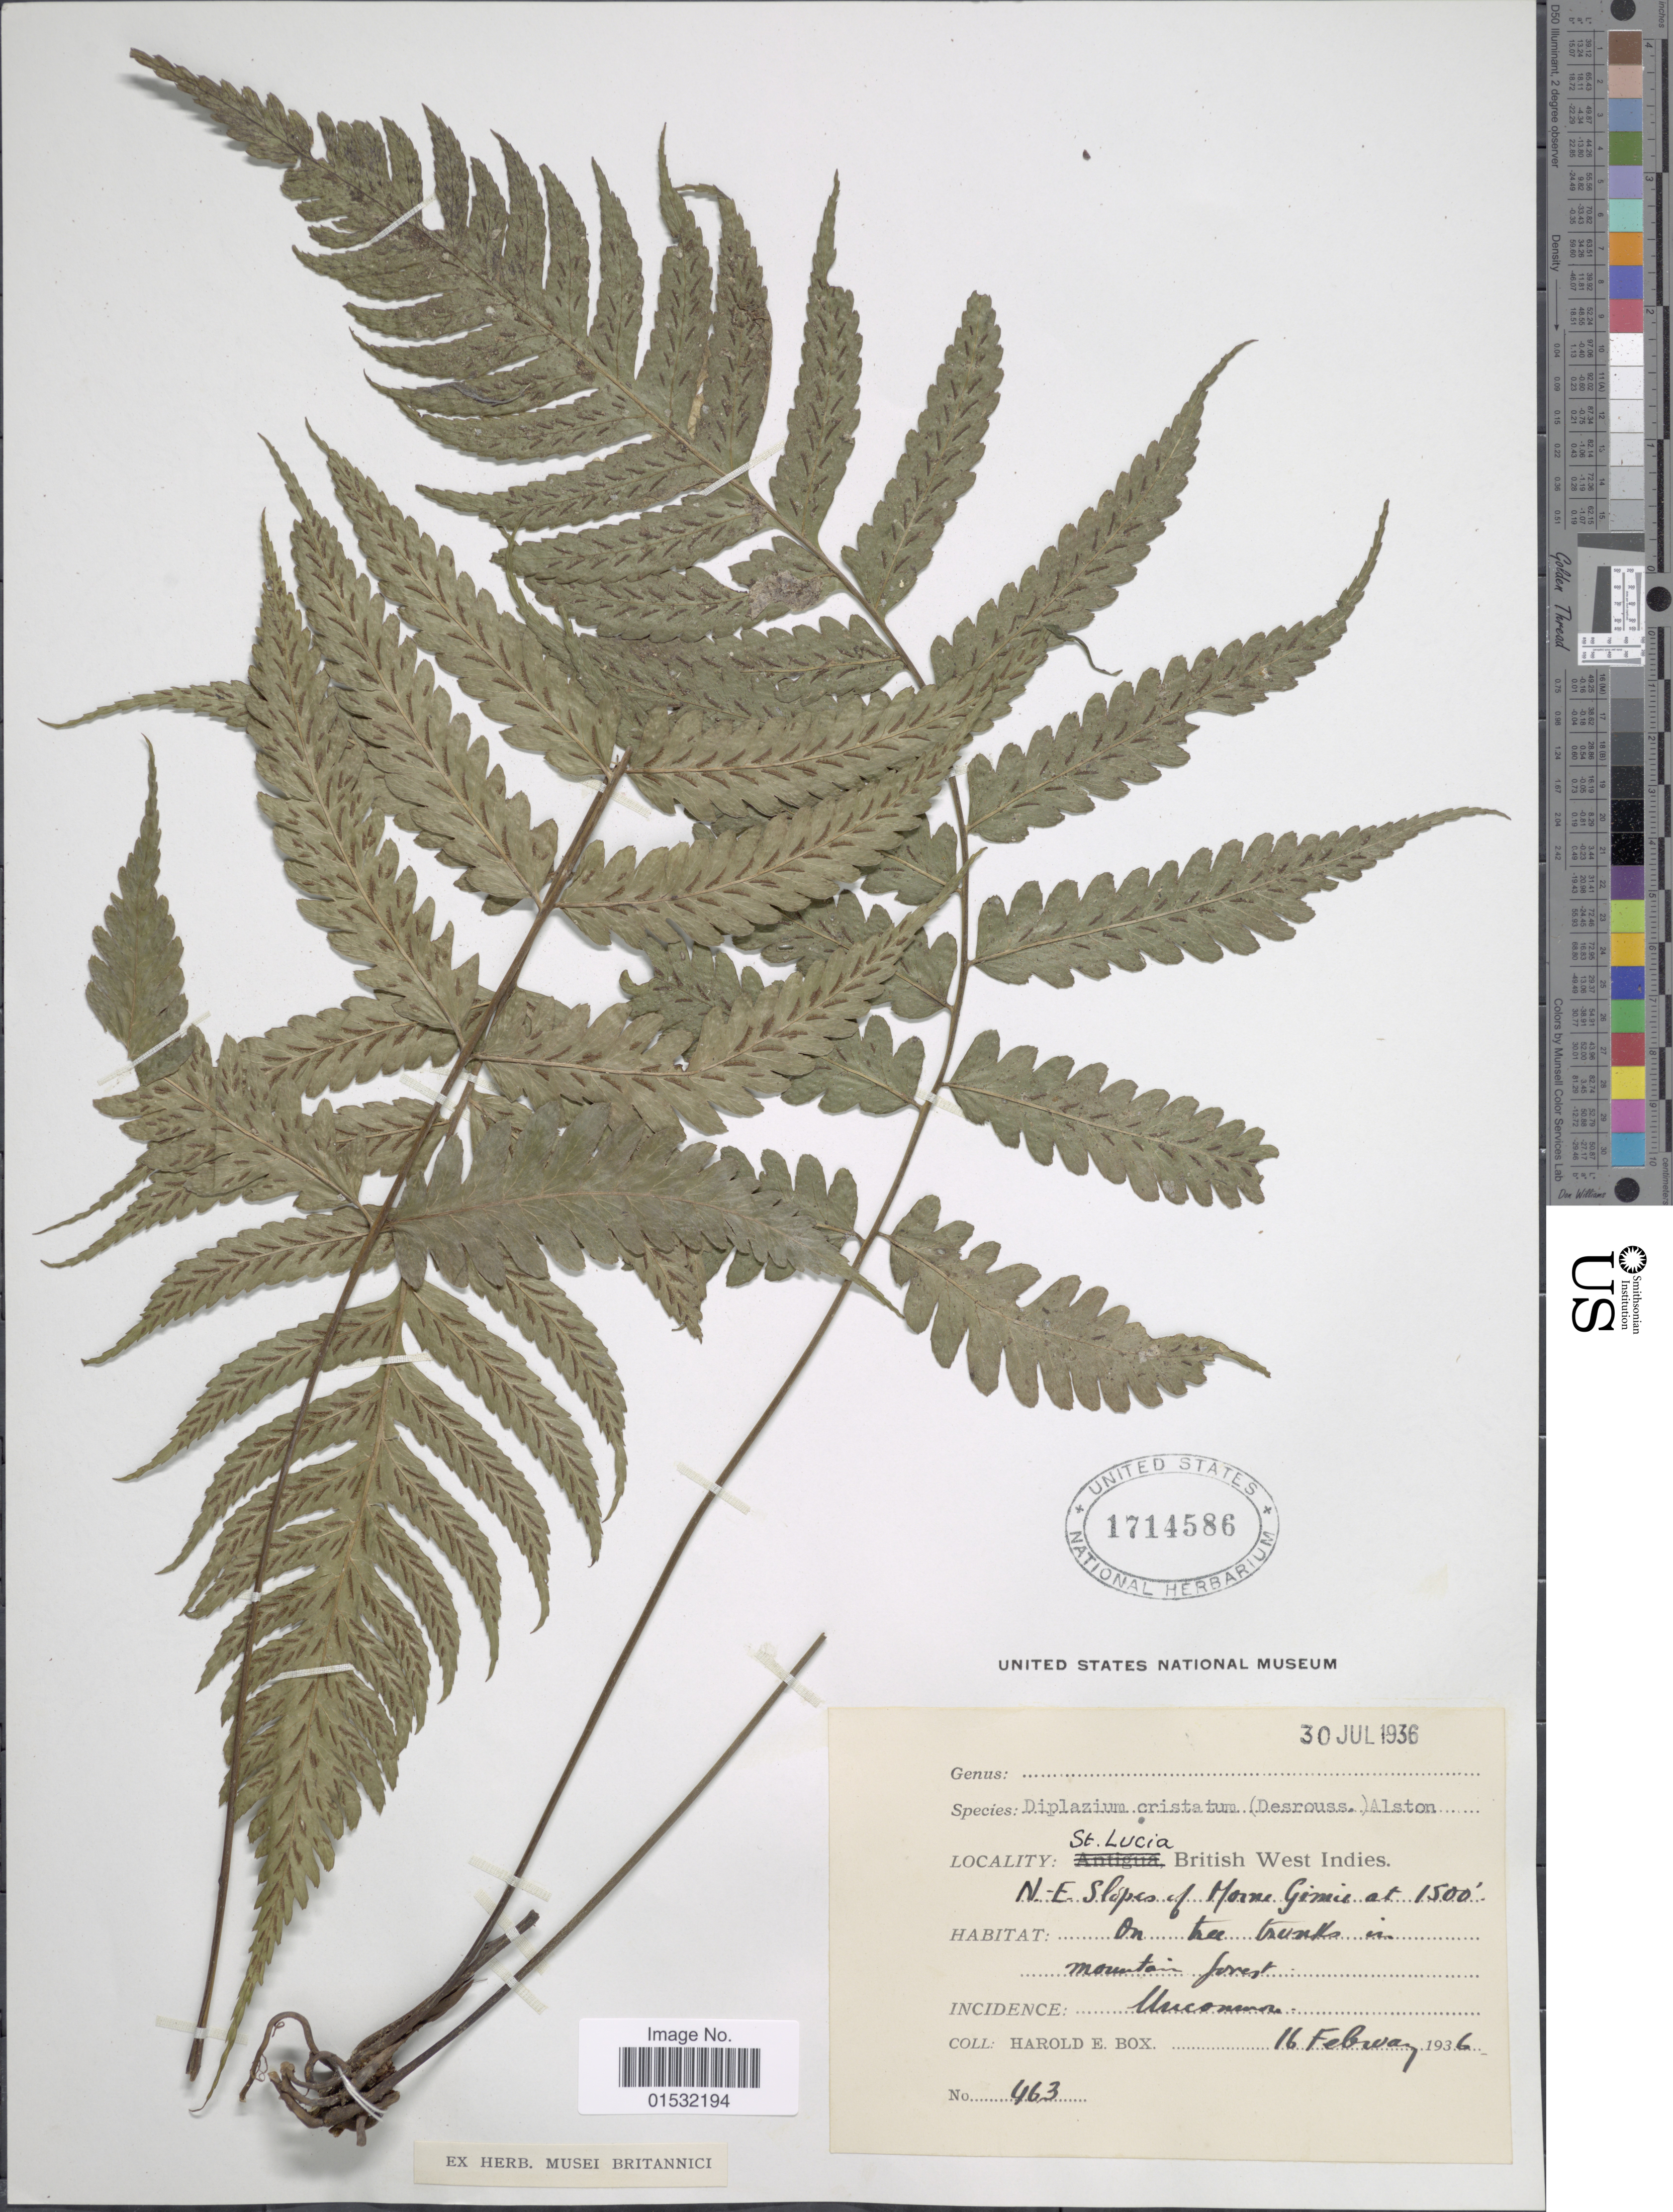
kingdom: Plantae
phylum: Tracheophyta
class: Polypodiopsida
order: Polypodiales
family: Athyriaceae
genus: Diplazium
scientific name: Diplazium cristatum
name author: (Desr.) Alston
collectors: H. E. Box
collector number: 463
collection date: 1936-02-16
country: St. Lucia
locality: British West Indies. N-E slopes of Morne Gimie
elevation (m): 457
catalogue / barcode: US 1714586